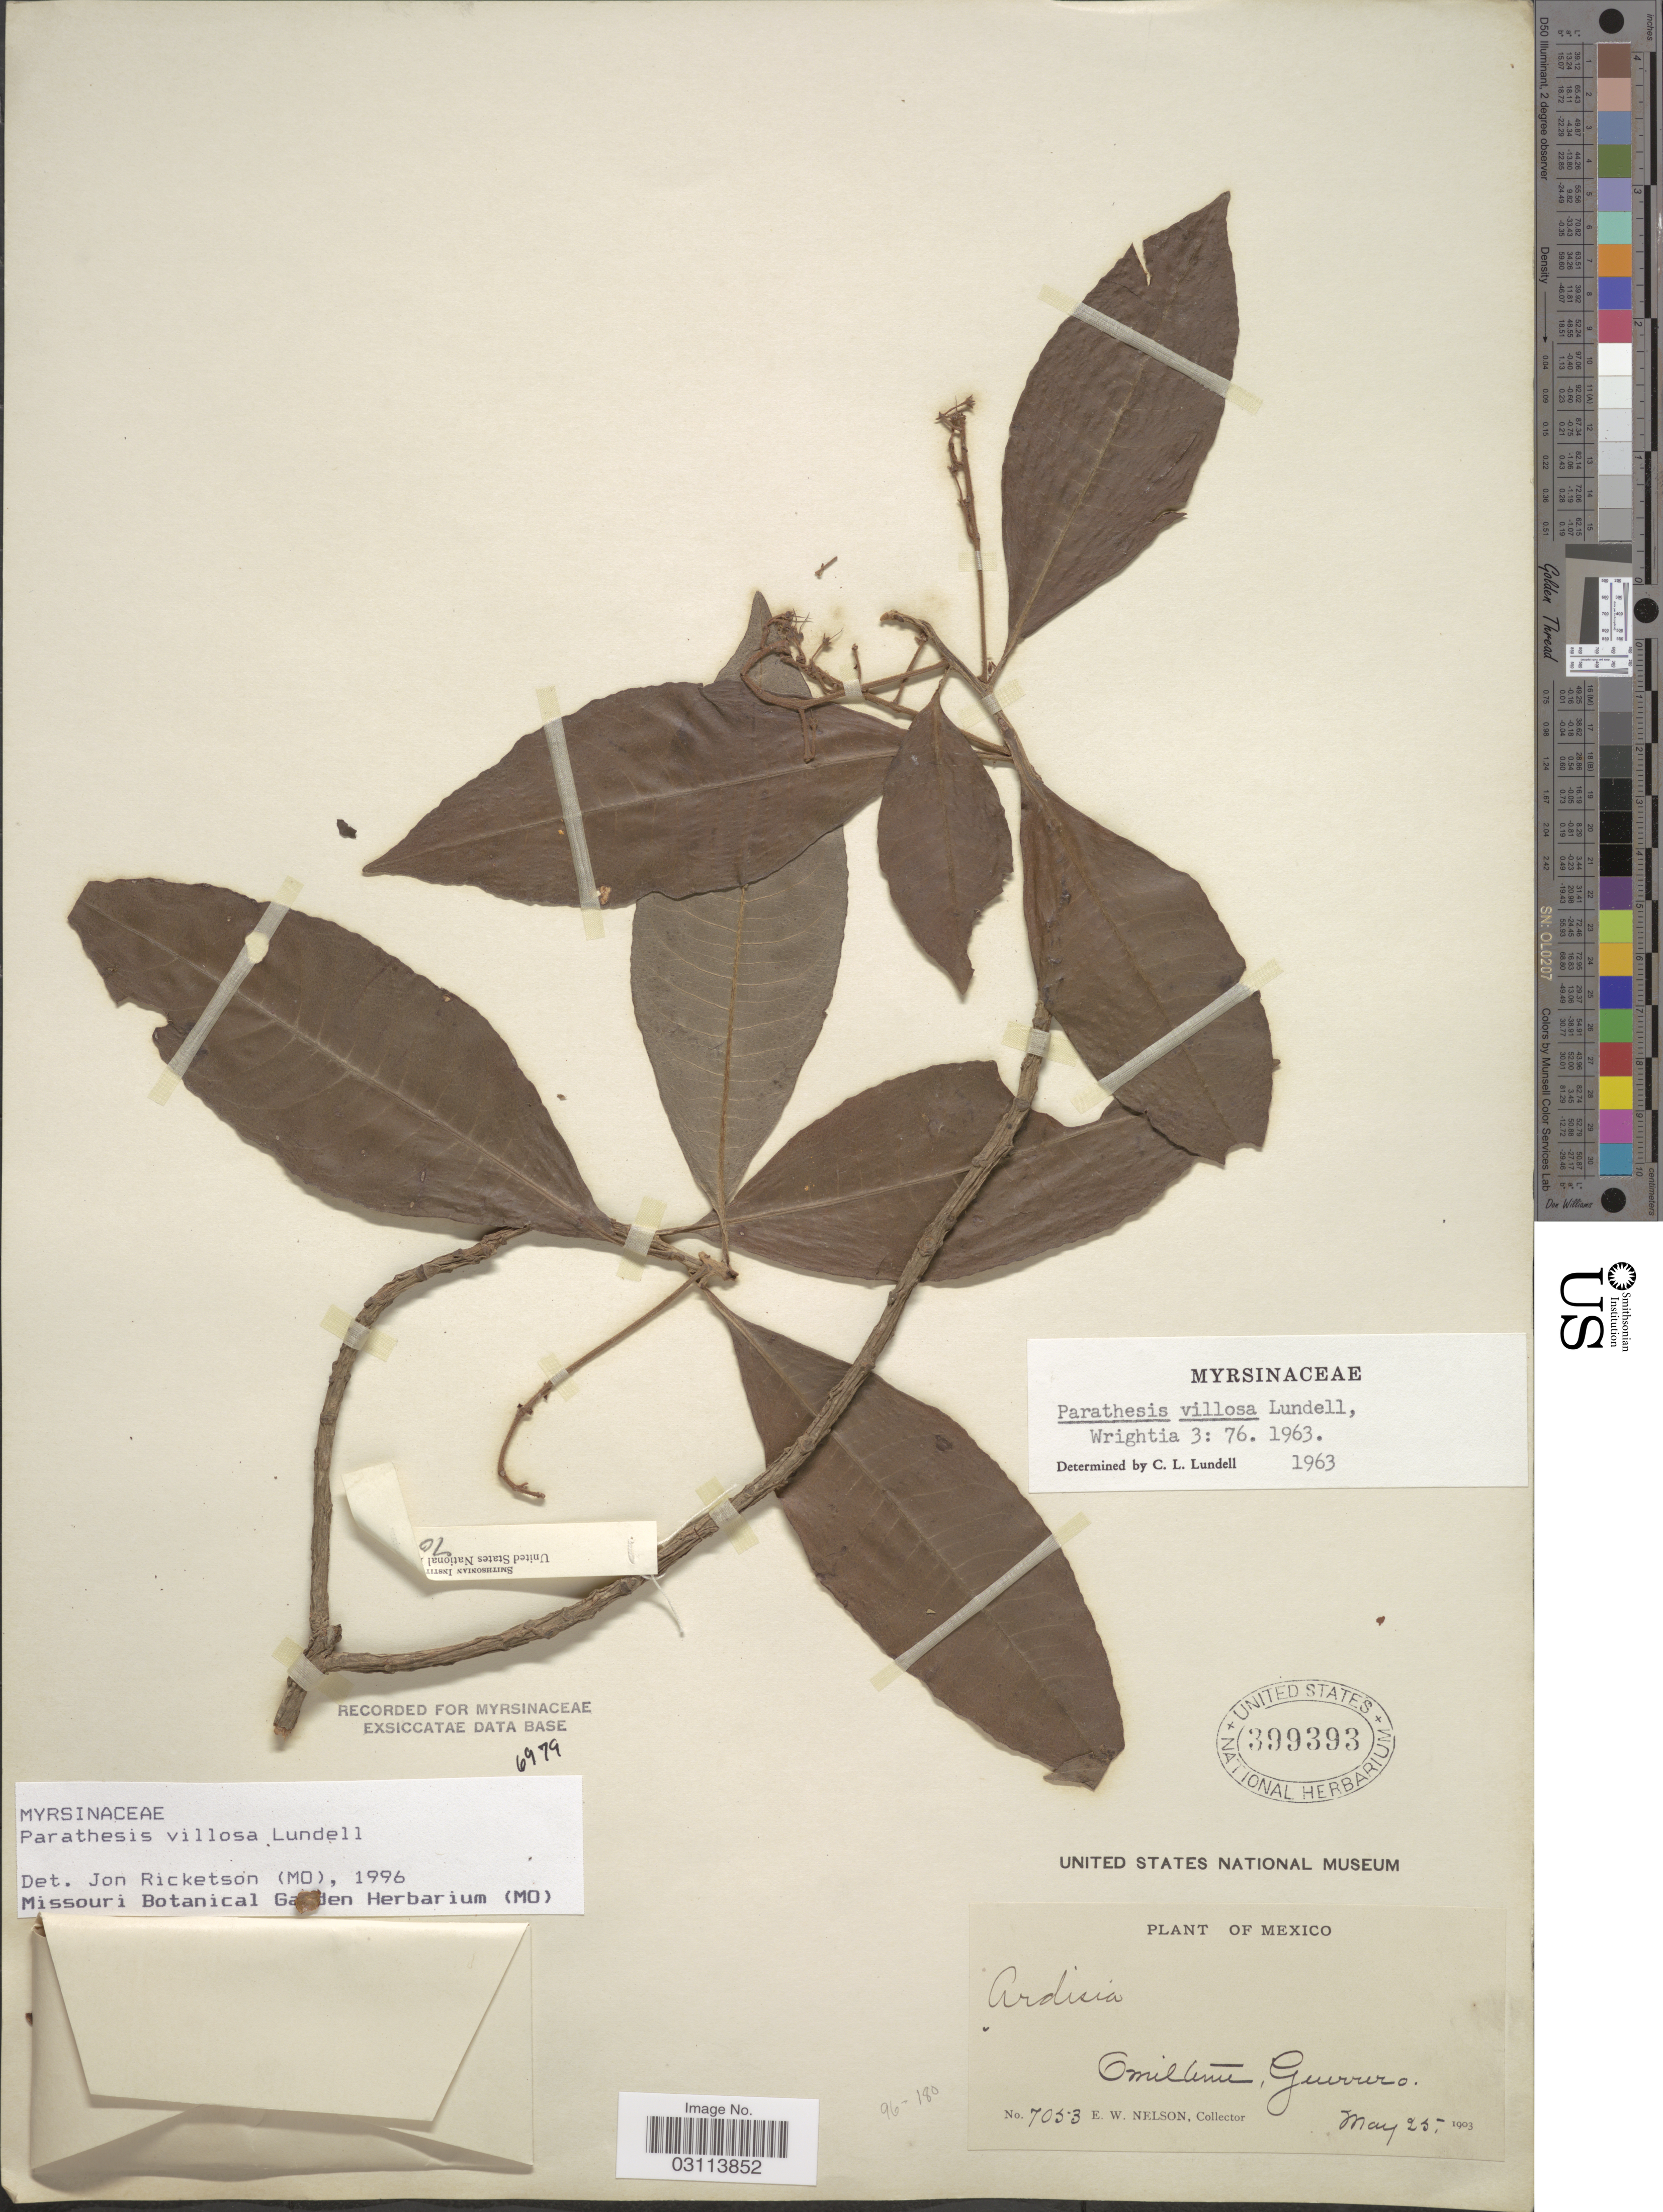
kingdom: Plantae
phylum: Tracheophyta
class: Magnoliopsida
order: Ericales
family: Primulaceae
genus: Parathesis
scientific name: Parathesis villosa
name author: Lundell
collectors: E. W. Nelson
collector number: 7053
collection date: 1903-05-25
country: Mexico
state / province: Guerrero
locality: Omilteme.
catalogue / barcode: US 399393